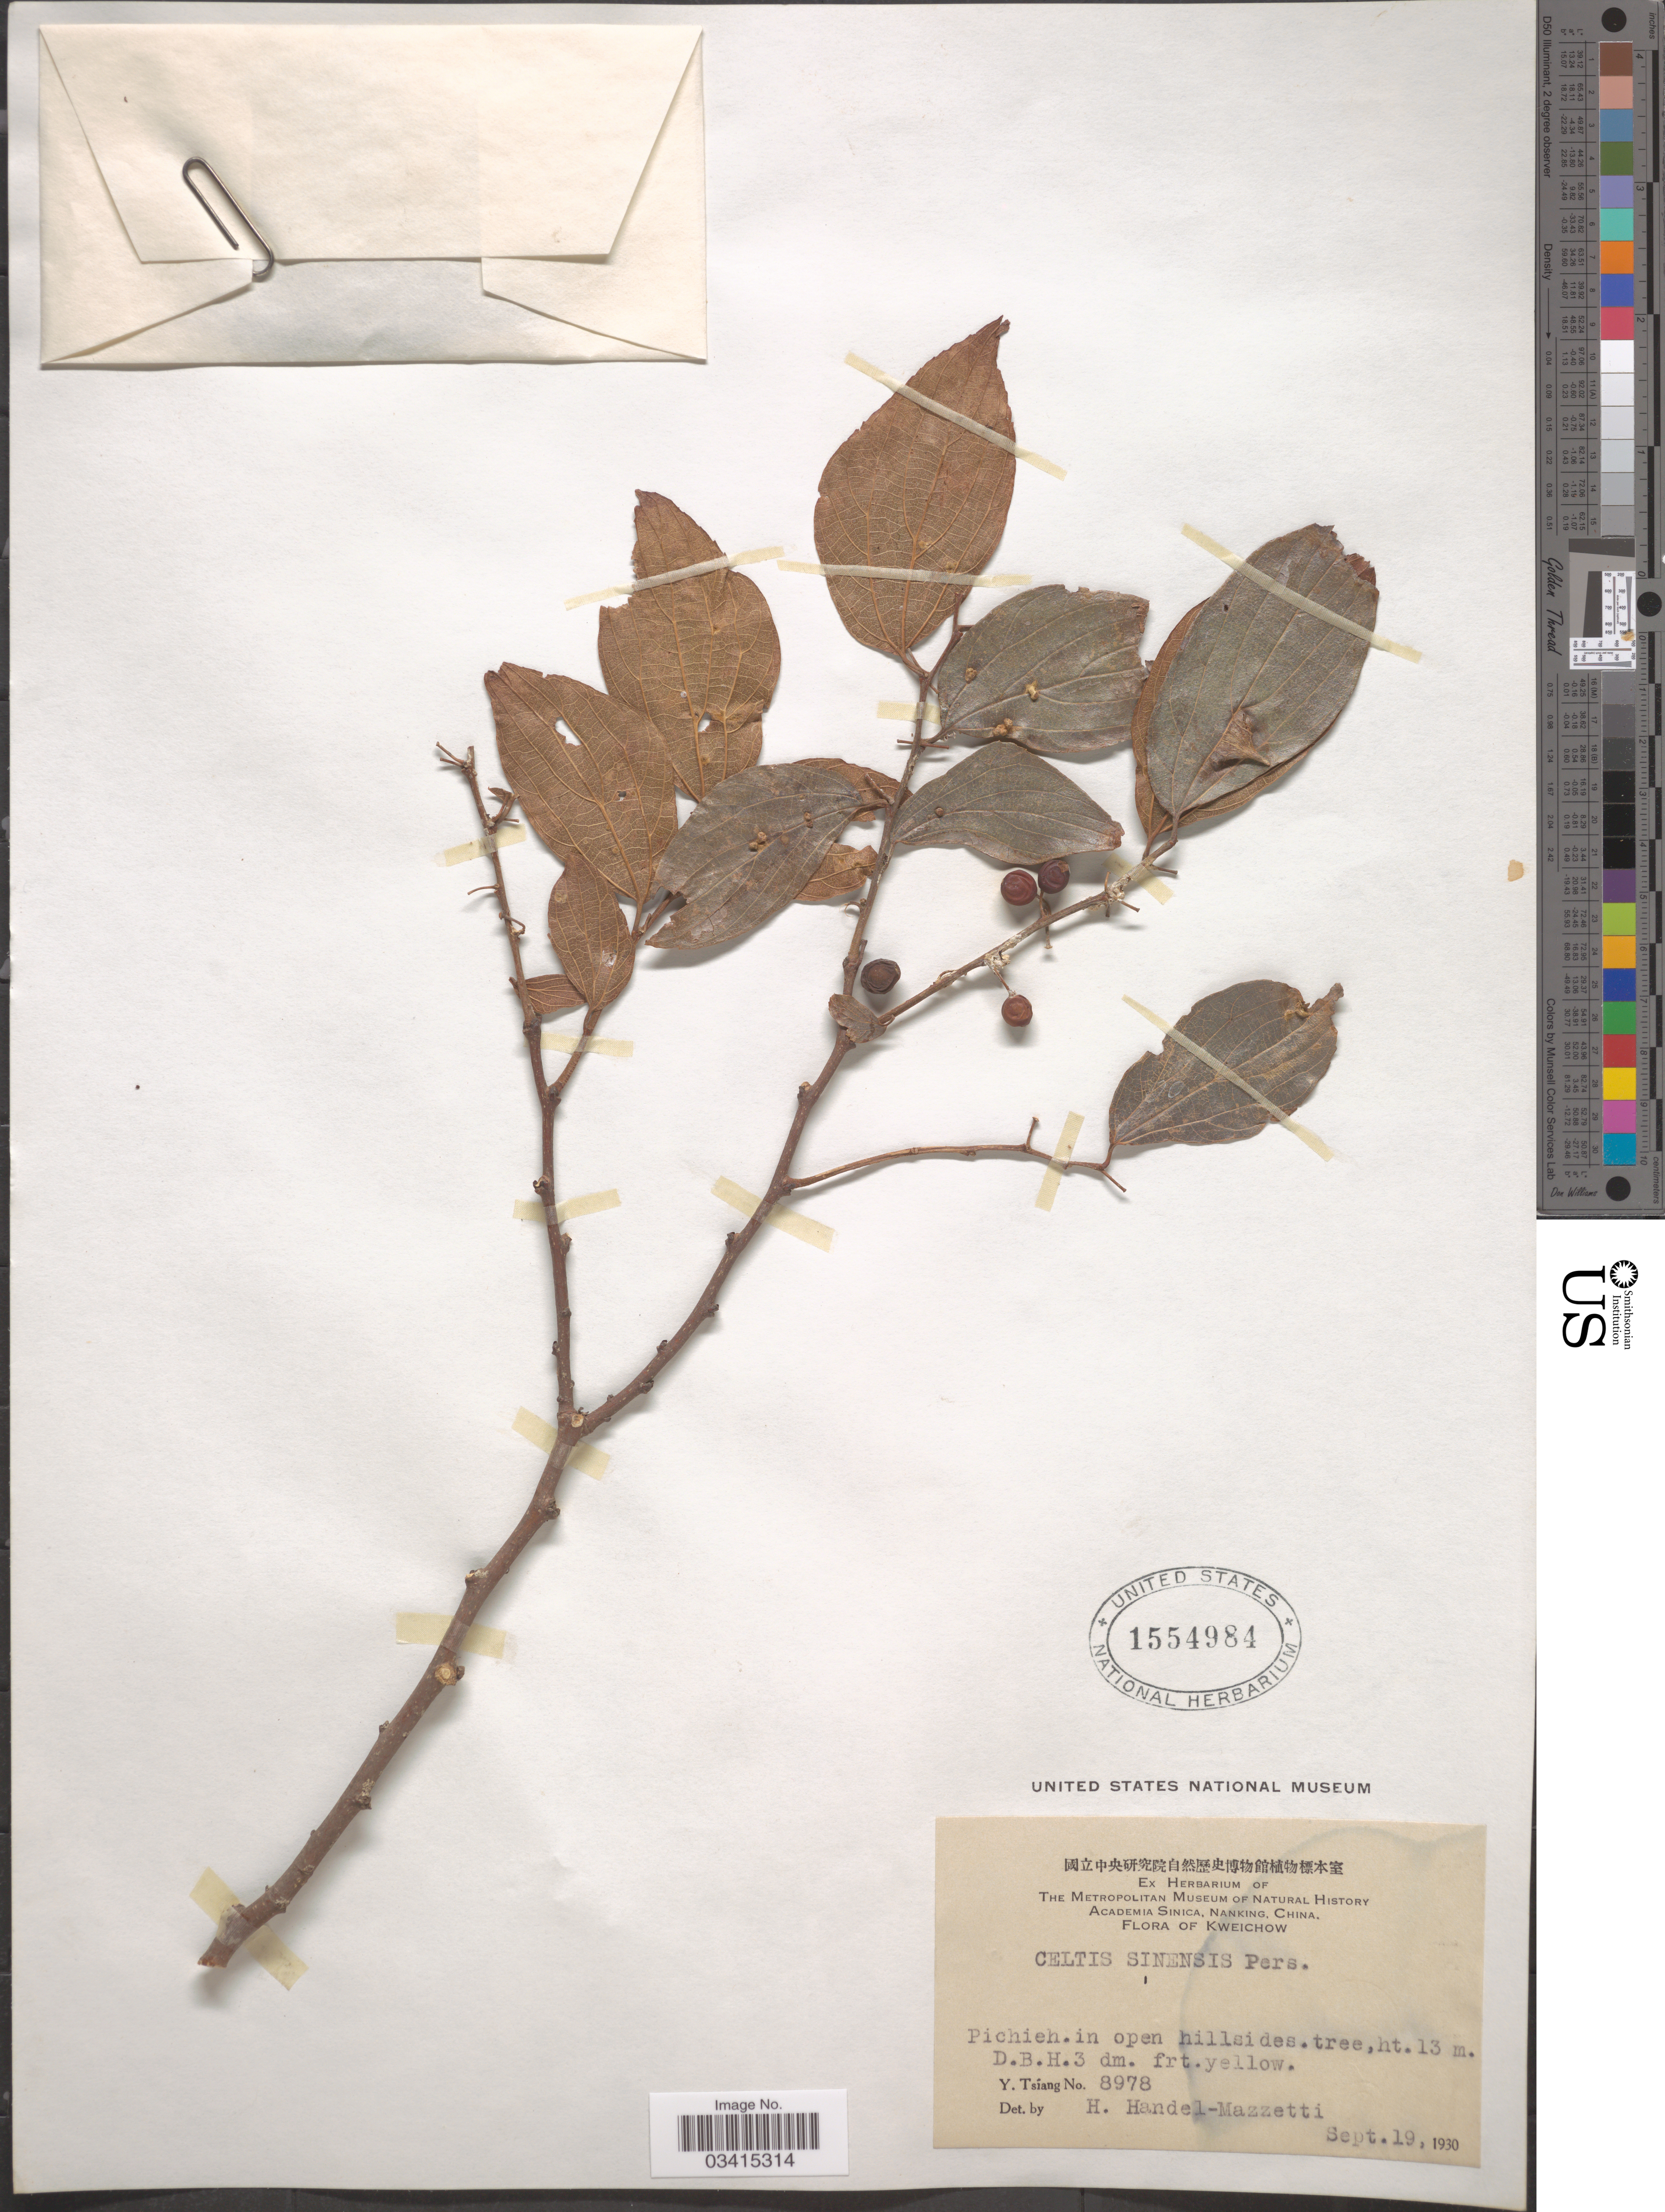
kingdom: Plantae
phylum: Tracheophyta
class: Magnoliopsida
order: Rosales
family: Cannabaceae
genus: Celtis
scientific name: Celtis sinensis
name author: Pers.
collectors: Y. Tsiang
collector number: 8978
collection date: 1930-09-19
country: China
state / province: Guizhou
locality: Kweichow. Pichieh.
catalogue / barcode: US 1554984